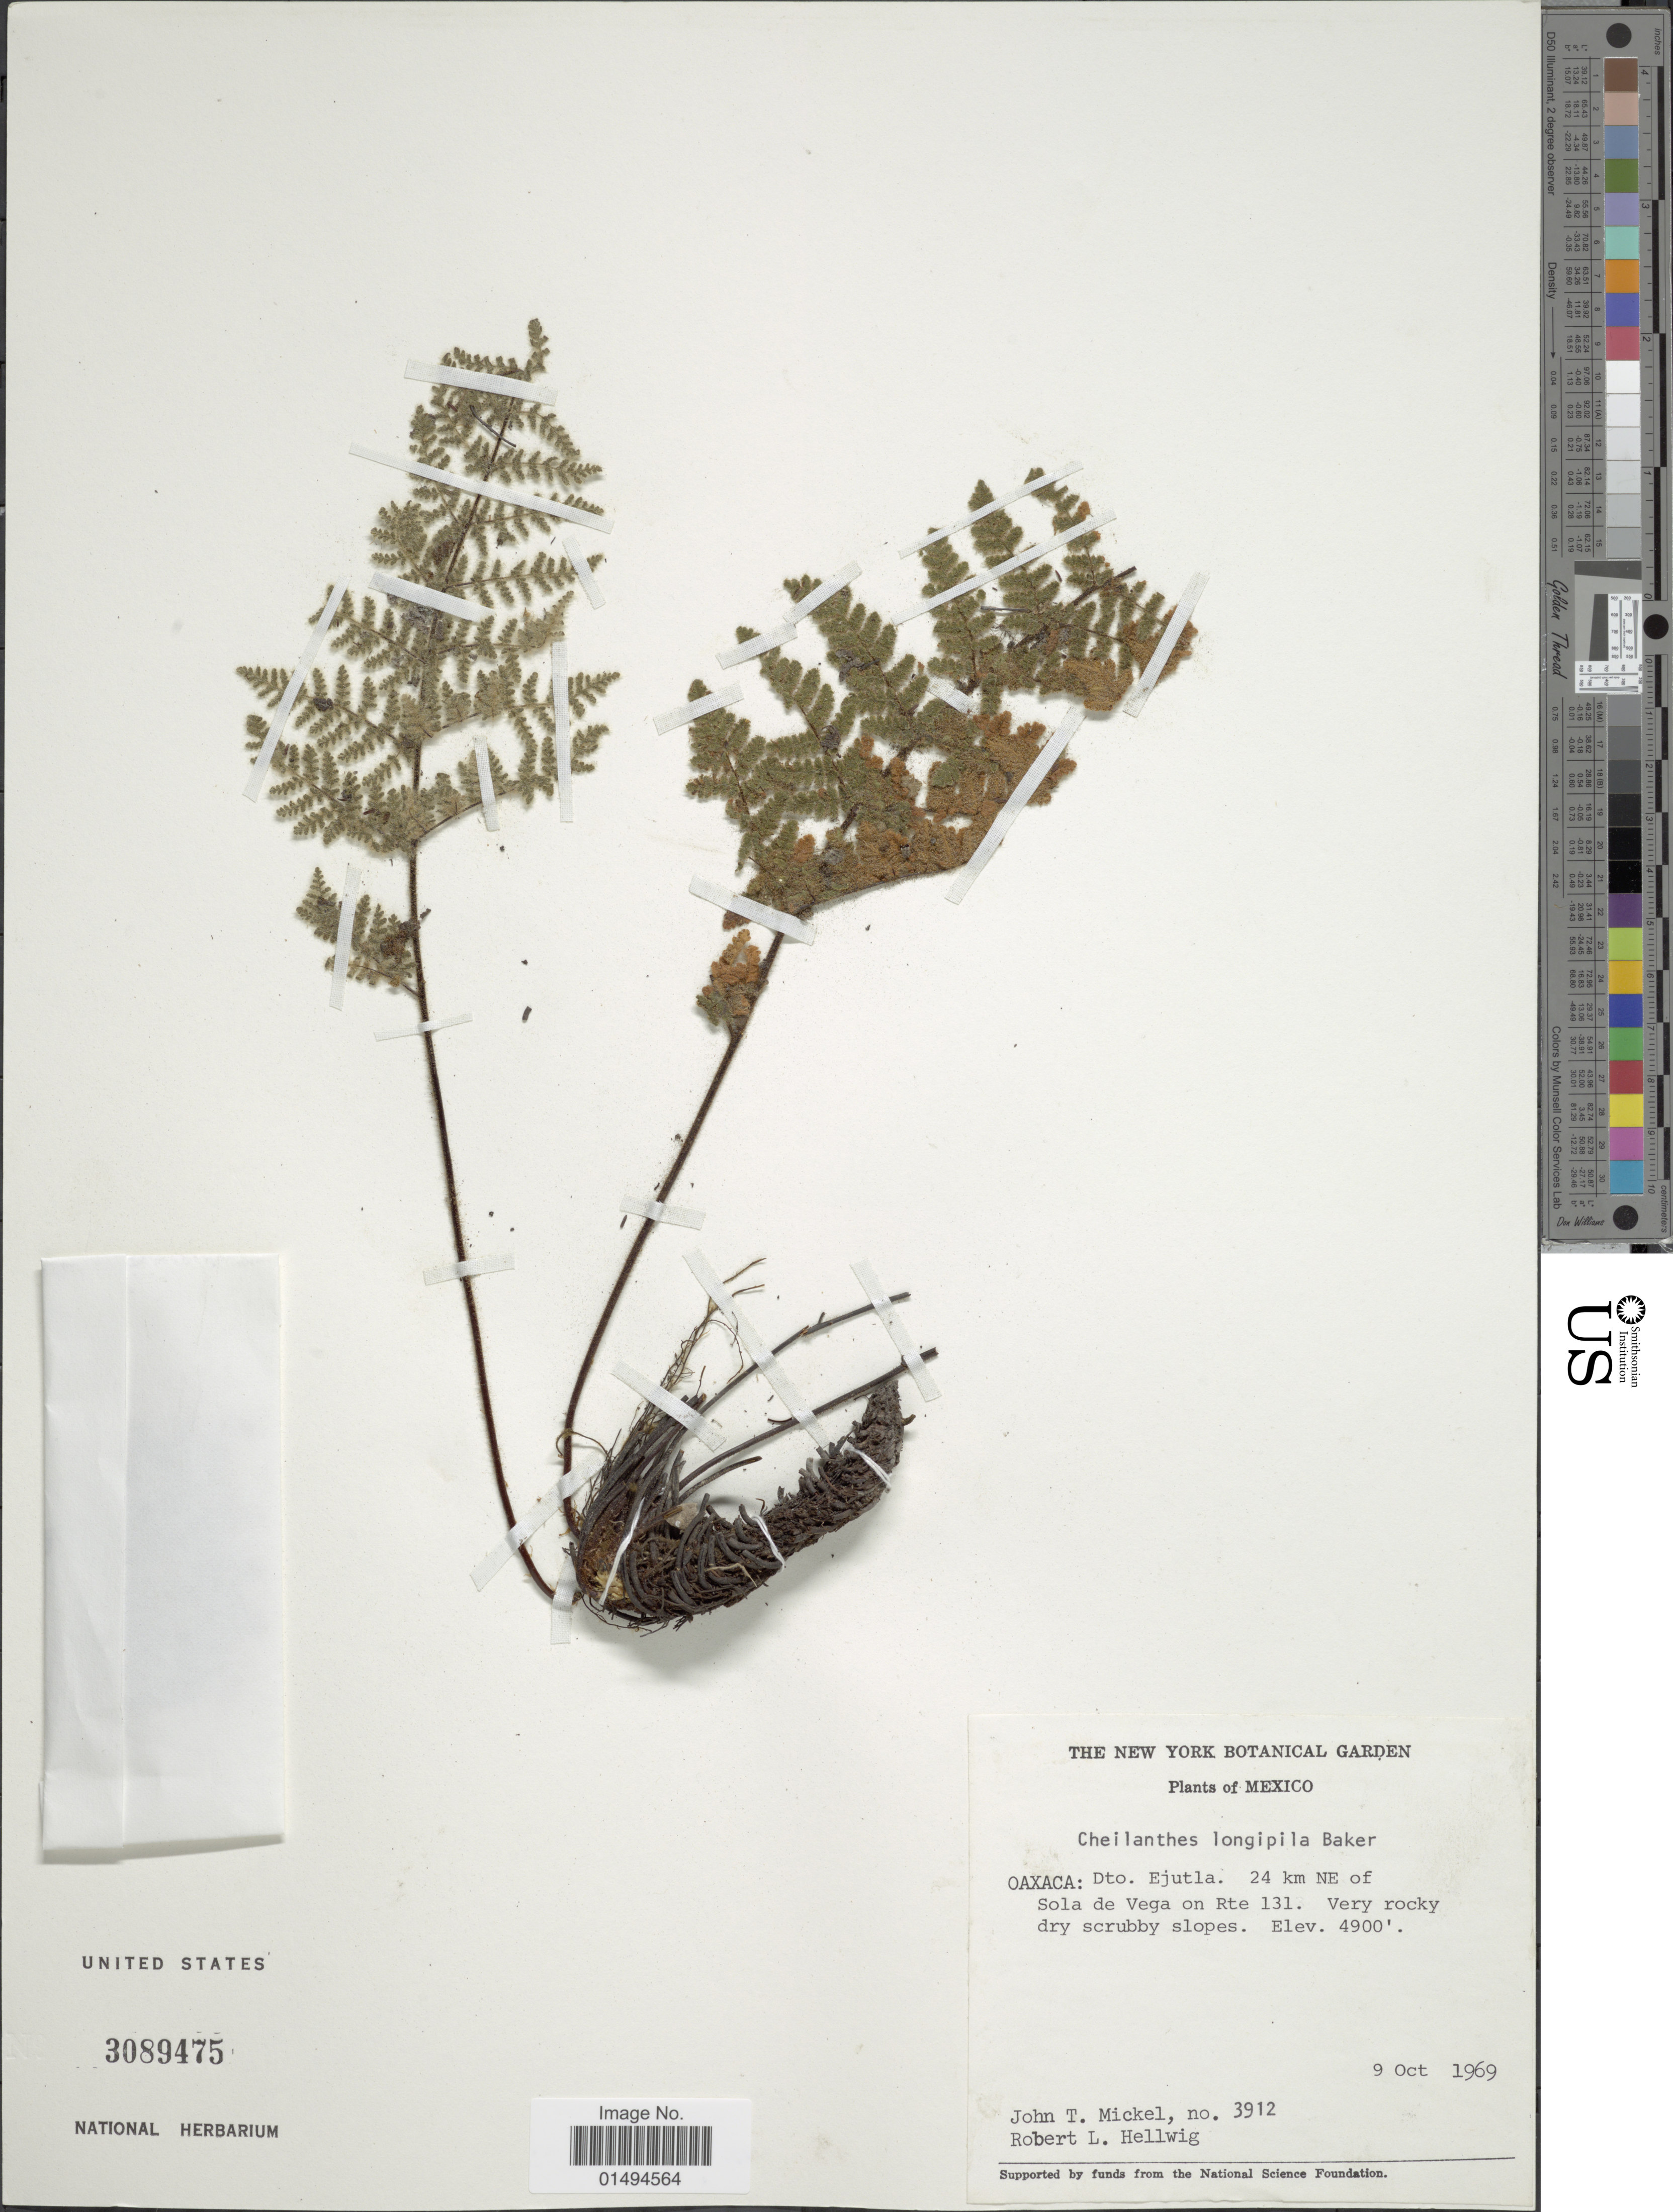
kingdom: Plantae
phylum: Tracheophyta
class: Polypodiopsida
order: Polypodiales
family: Pteridaceae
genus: Myriopteris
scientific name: Myriopteris longipila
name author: (Baker) Grusz & Windham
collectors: J. T. Mickel & R. Hellwig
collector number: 3912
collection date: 1969-10-09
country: Mexico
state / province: Oaxaca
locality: Dto. Ejutla. 24 km NE of Sola de Vega on rte 131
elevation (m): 1494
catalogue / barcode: US 3089475